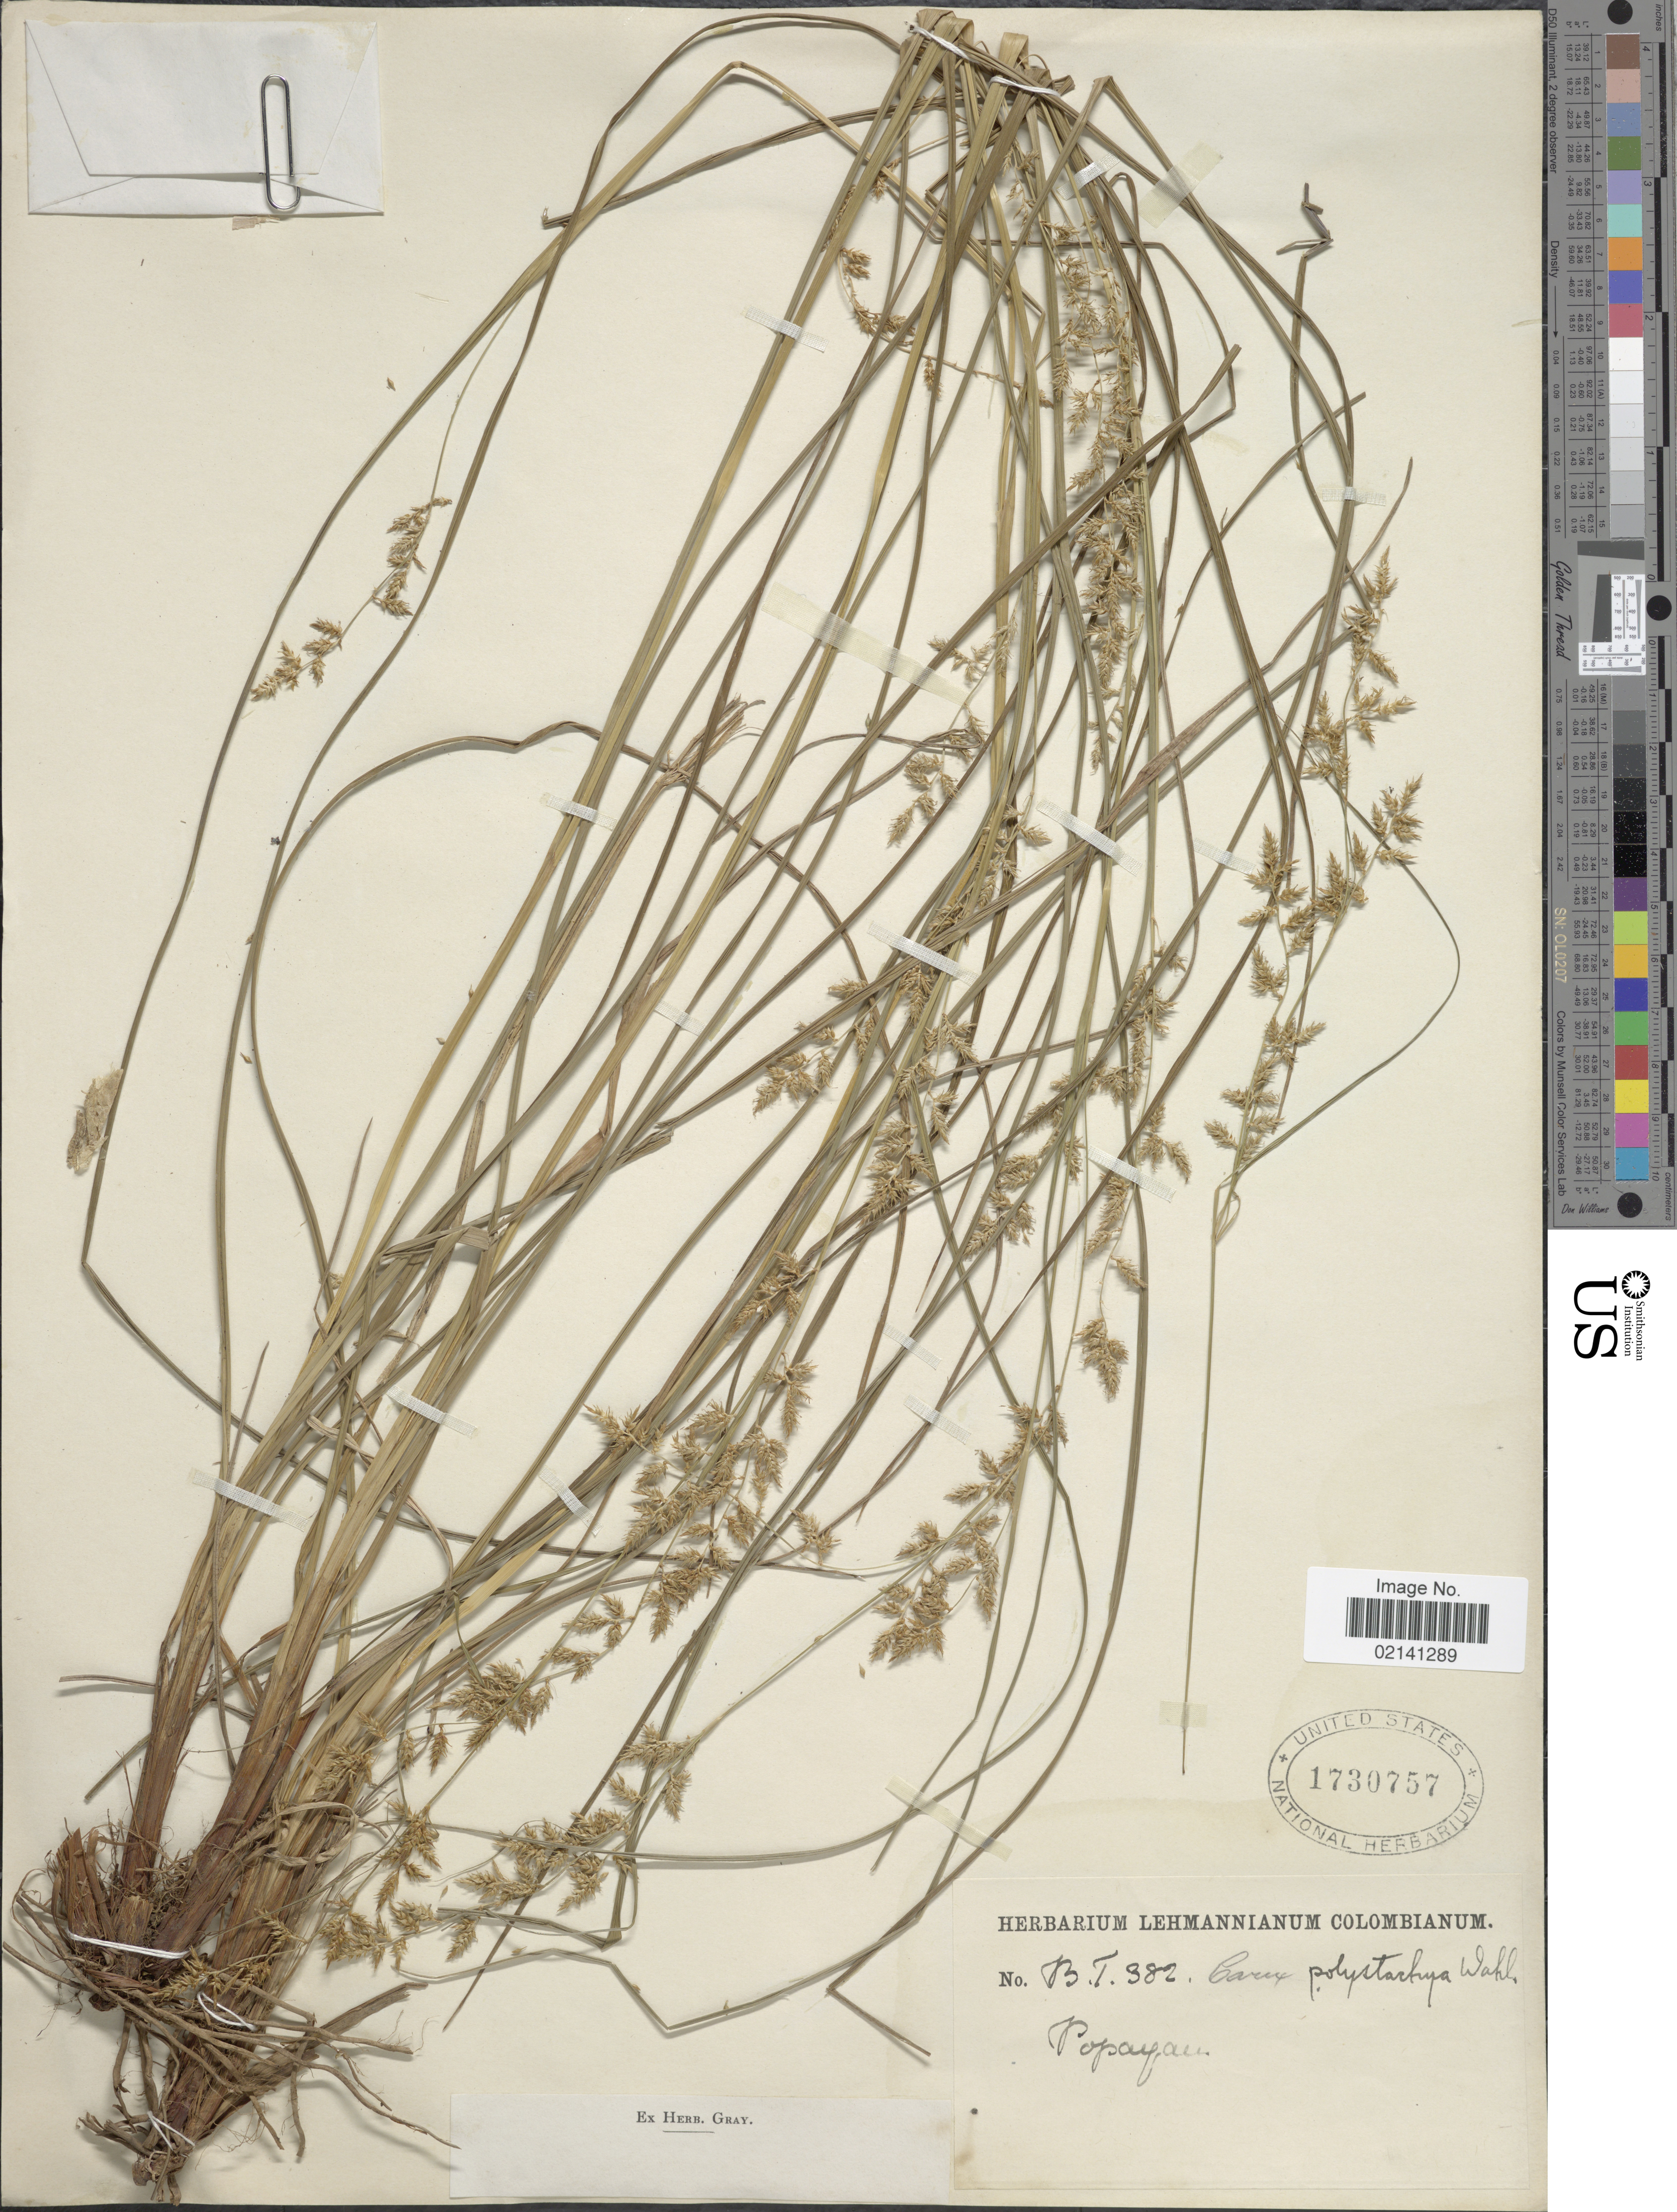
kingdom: Plantae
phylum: Tracheophyta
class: Liliopsida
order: Poales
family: Cyperaceae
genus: Carex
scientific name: Carex polystachya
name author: Sw. ex Wahlenb.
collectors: ex herb. Lehmannianum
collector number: B.T.382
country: Colombia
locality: Popayan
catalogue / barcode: US 1730757